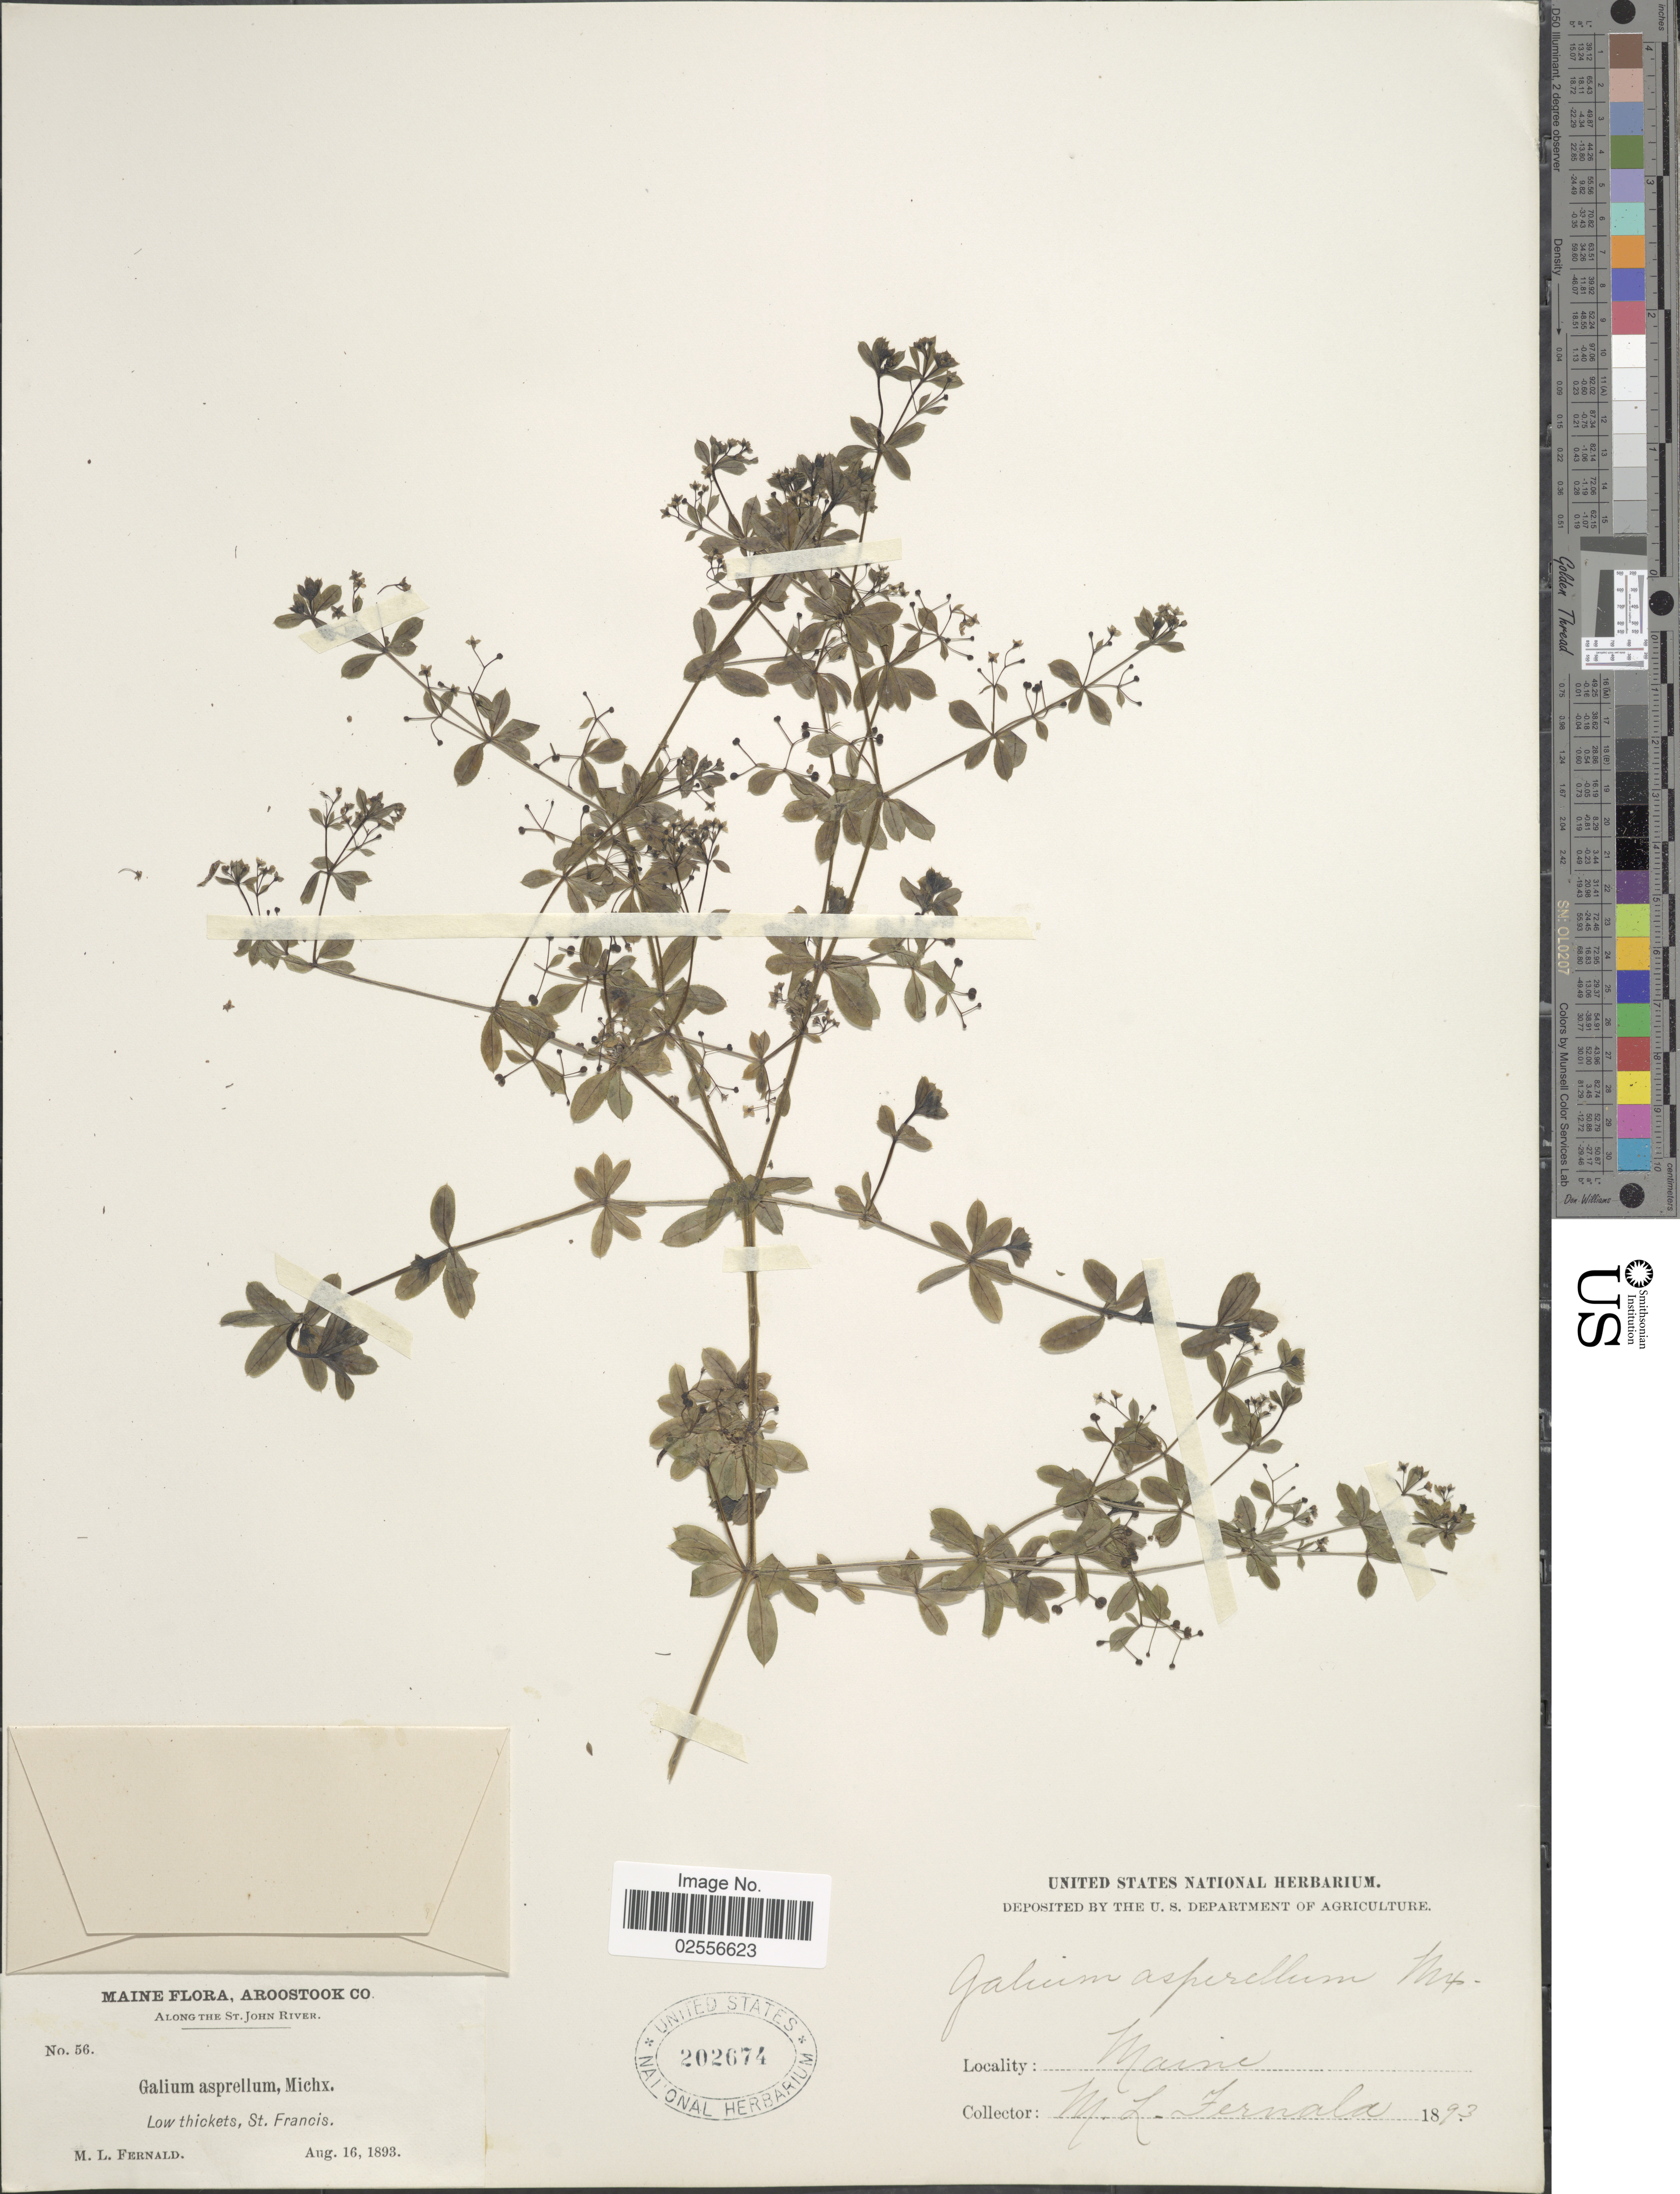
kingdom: Plantae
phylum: Tracheophyta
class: Magnoliopsida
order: Gentianales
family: Rubiaceae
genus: Galium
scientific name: Galium asprellum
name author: Michx.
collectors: M. L. Fernald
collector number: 56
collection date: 1893-08-16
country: United States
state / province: Maine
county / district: Aroostook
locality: Aroostook Co, Along The St. John River, Low thickets, St Francis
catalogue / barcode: US 202674